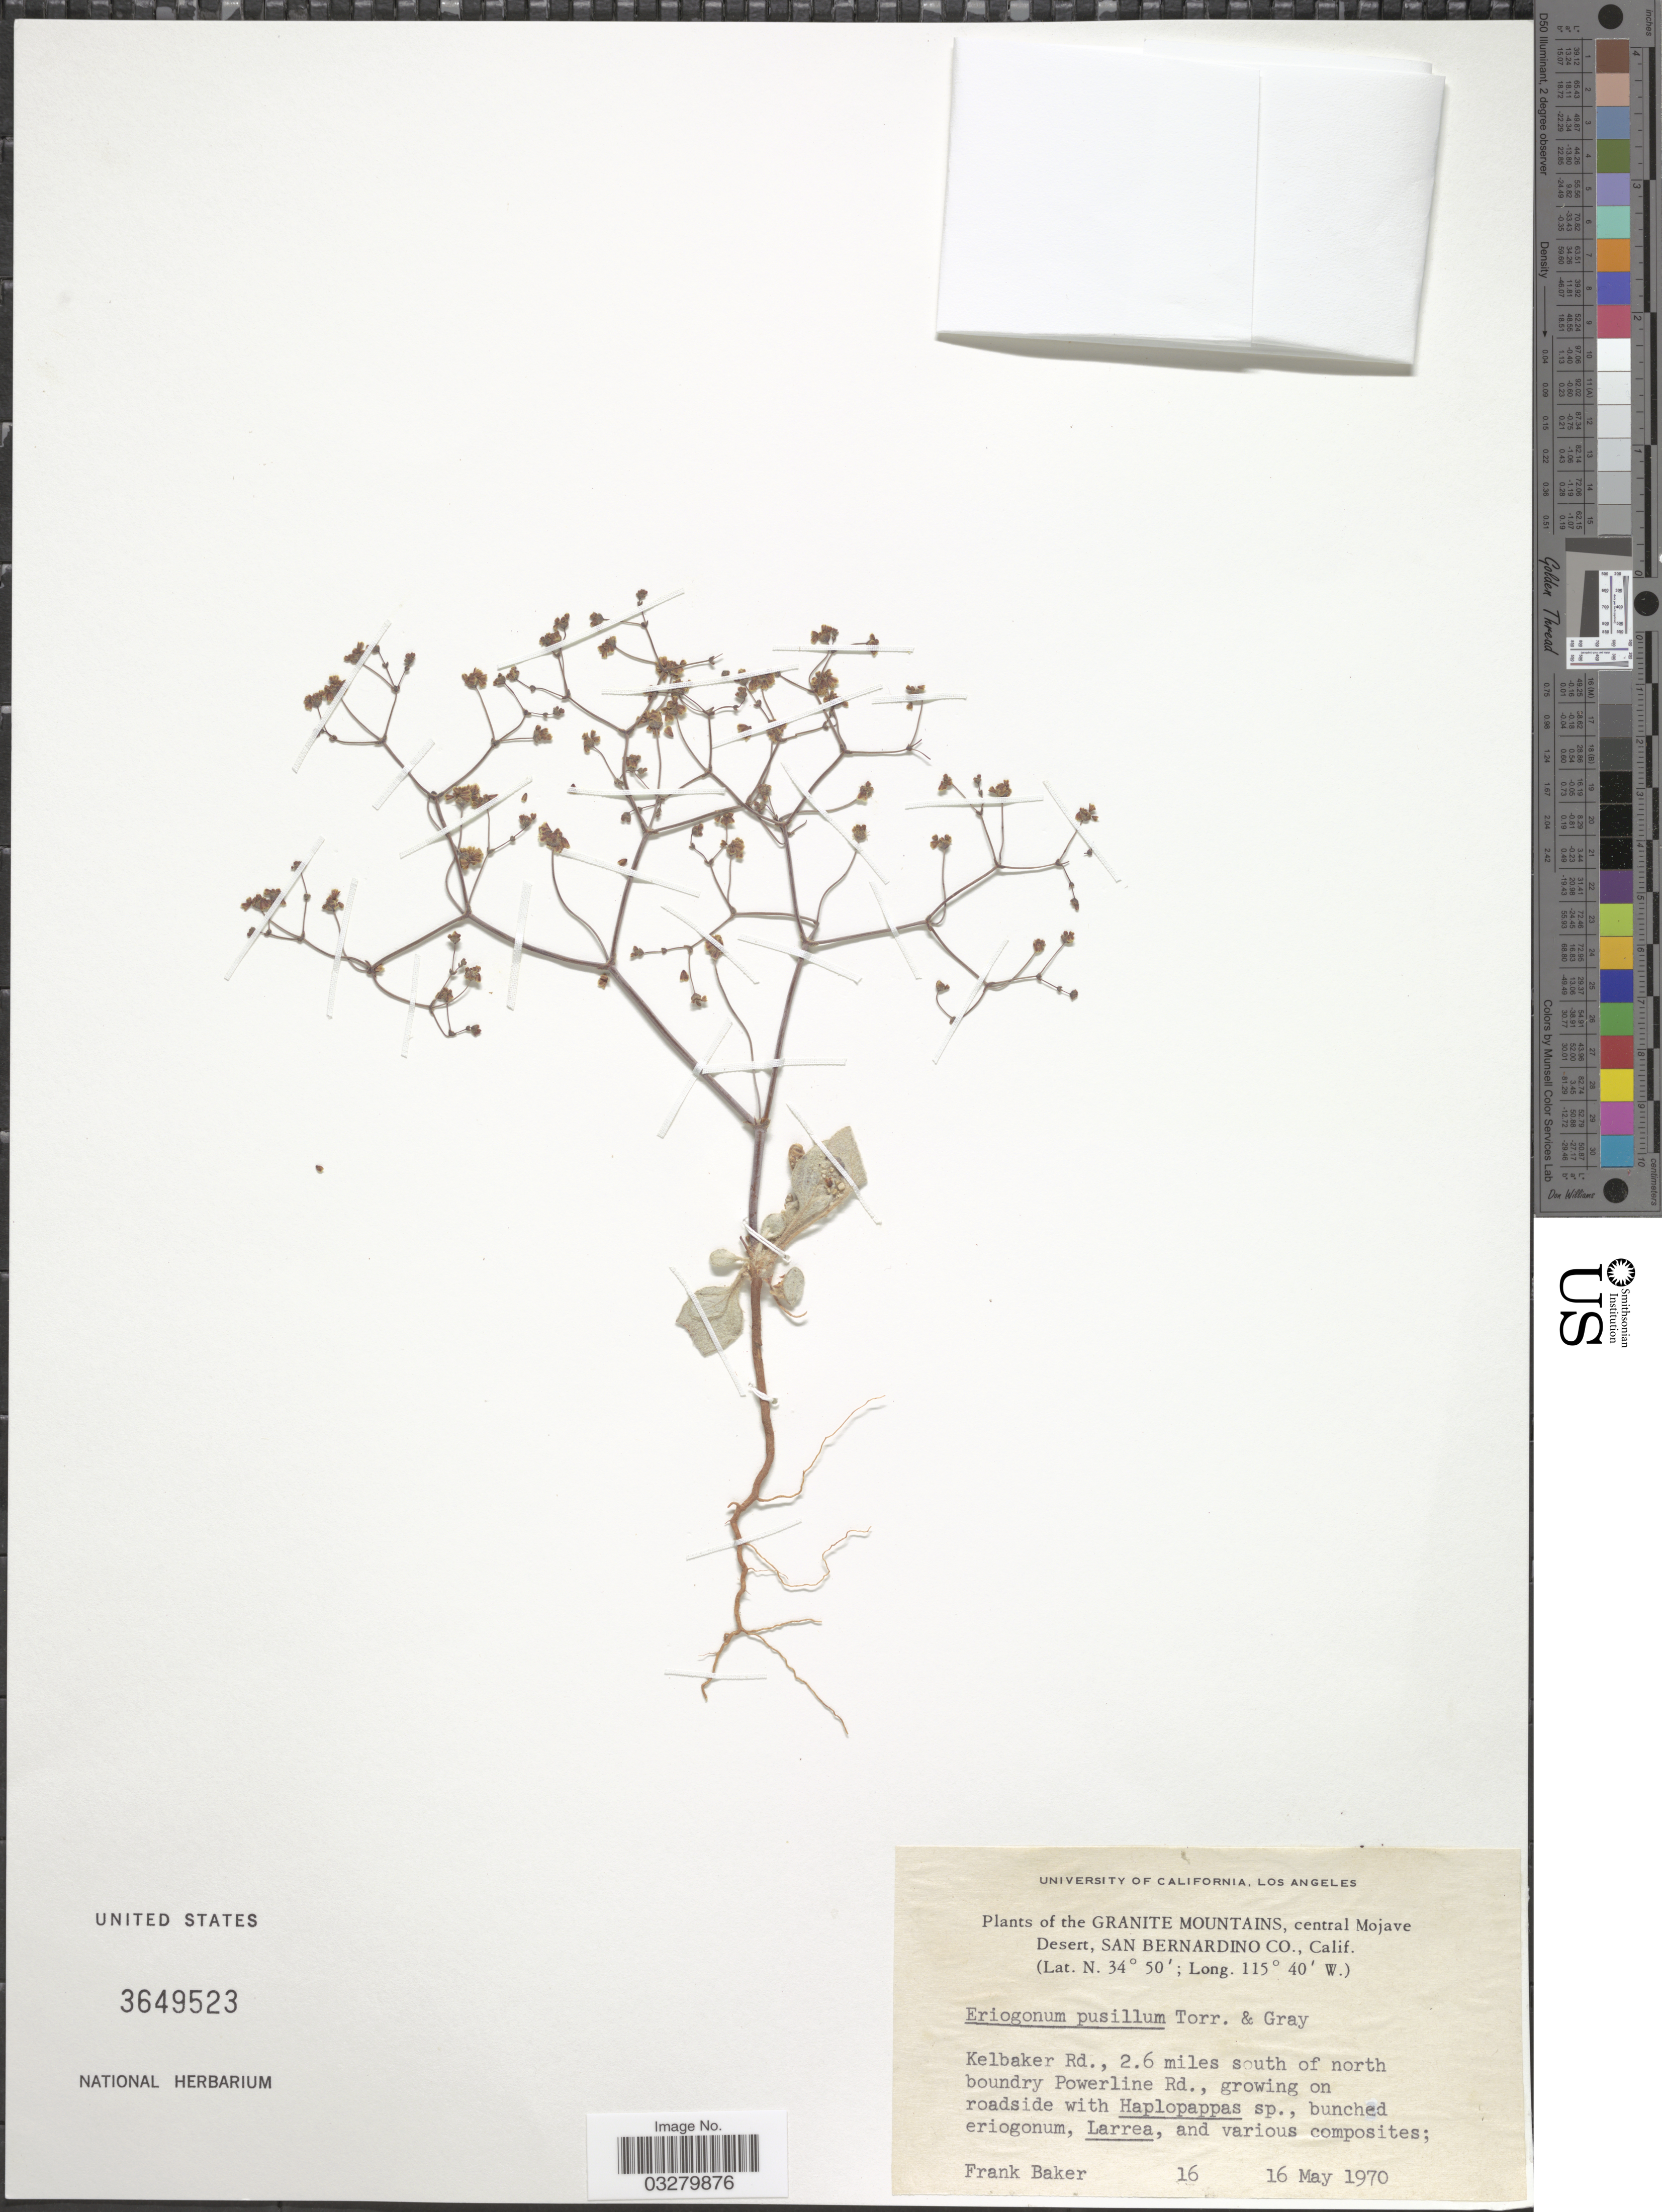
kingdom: Plantae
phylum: Tracheophyta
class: Magnoliopsida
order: Caryophyllales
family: Polygonaceae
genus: Eriogonum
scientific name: Eriogonum pusillum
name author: Torr. & A. Gray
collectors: F. C. Baker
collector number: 16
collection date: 1970-05-16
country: United States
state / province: California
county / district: San Bernardino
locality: The Granite Mountains, central Mojave Desert, San Bernardino Co. Kelbaker Rd., 2.6 miles south of north boundary Powerline Rd.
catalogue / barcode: US 3649523